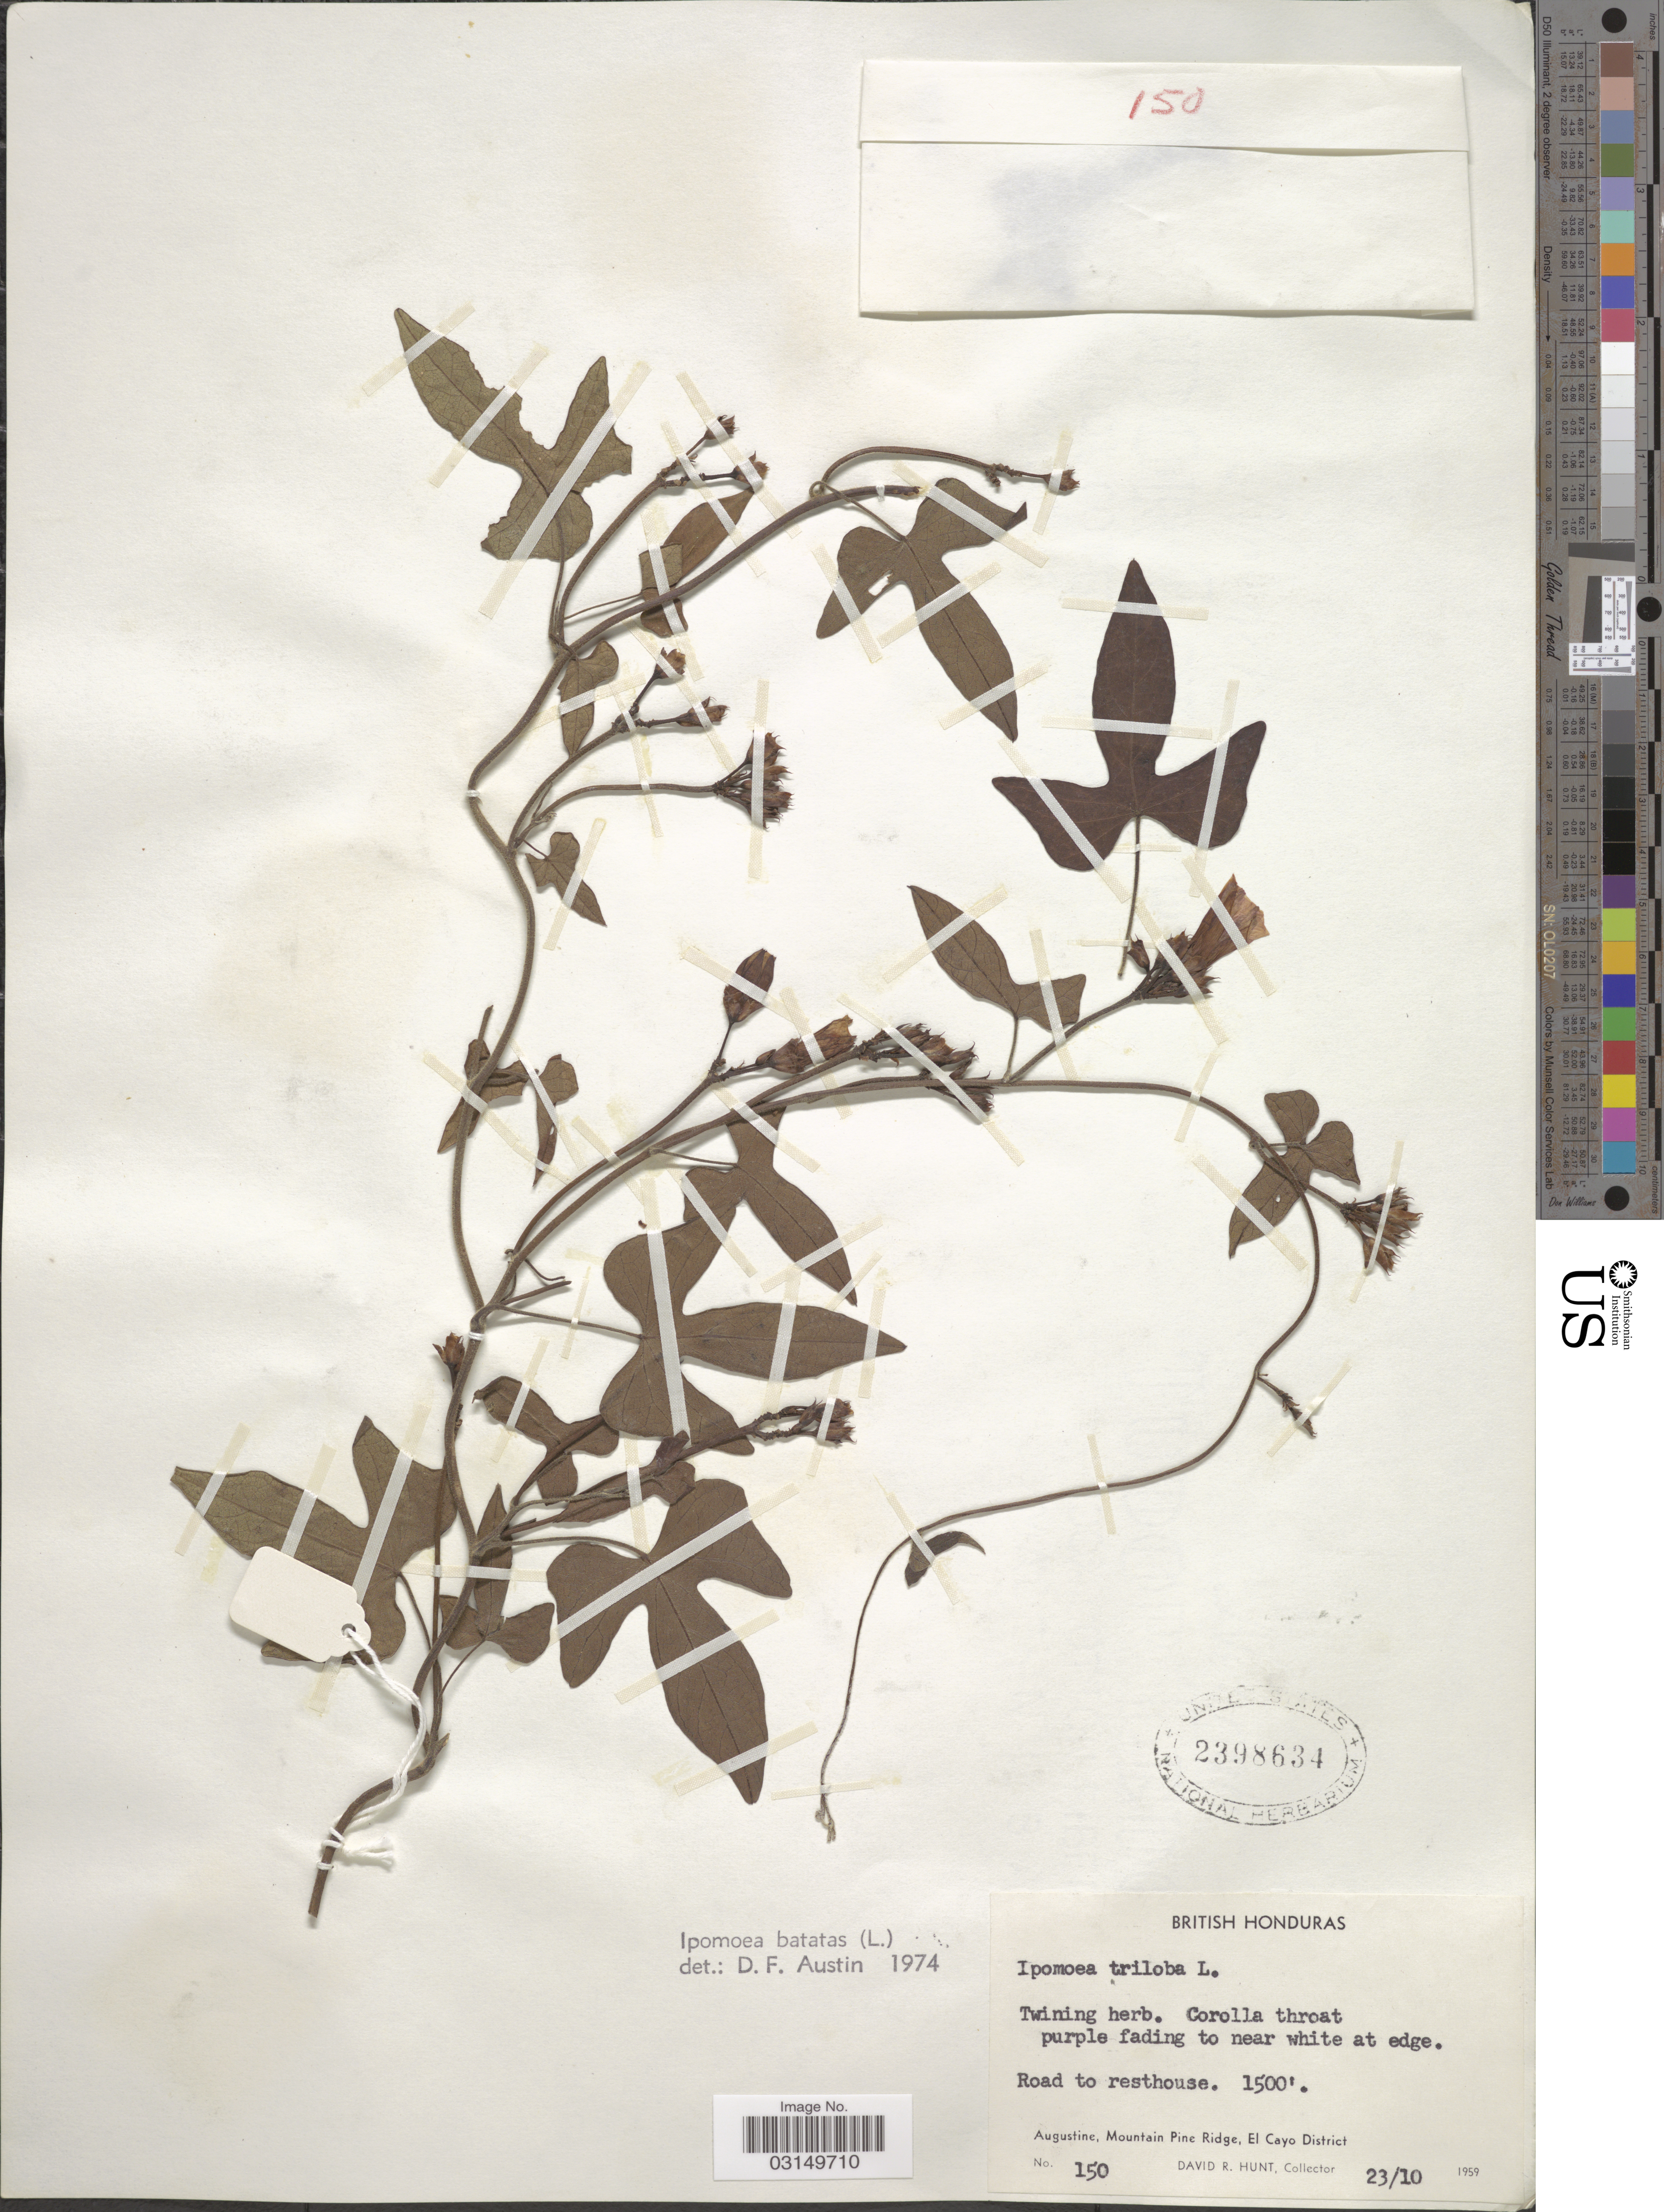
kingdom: Plantae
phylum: Tracheophyta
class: Magnoliopsida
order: Solanales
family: Convolvulaceae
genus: Ipomoea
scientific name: Ipomoea batatas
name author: (L.) Lam.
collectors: D. Hunt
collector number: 150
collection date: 1959-10-23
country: Belize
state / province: Cayo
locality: British Honduras, Road to resthouse, Augustine, Mountain Pine Ridge, El Cayo District.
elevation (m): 457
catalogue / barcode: US 2398634